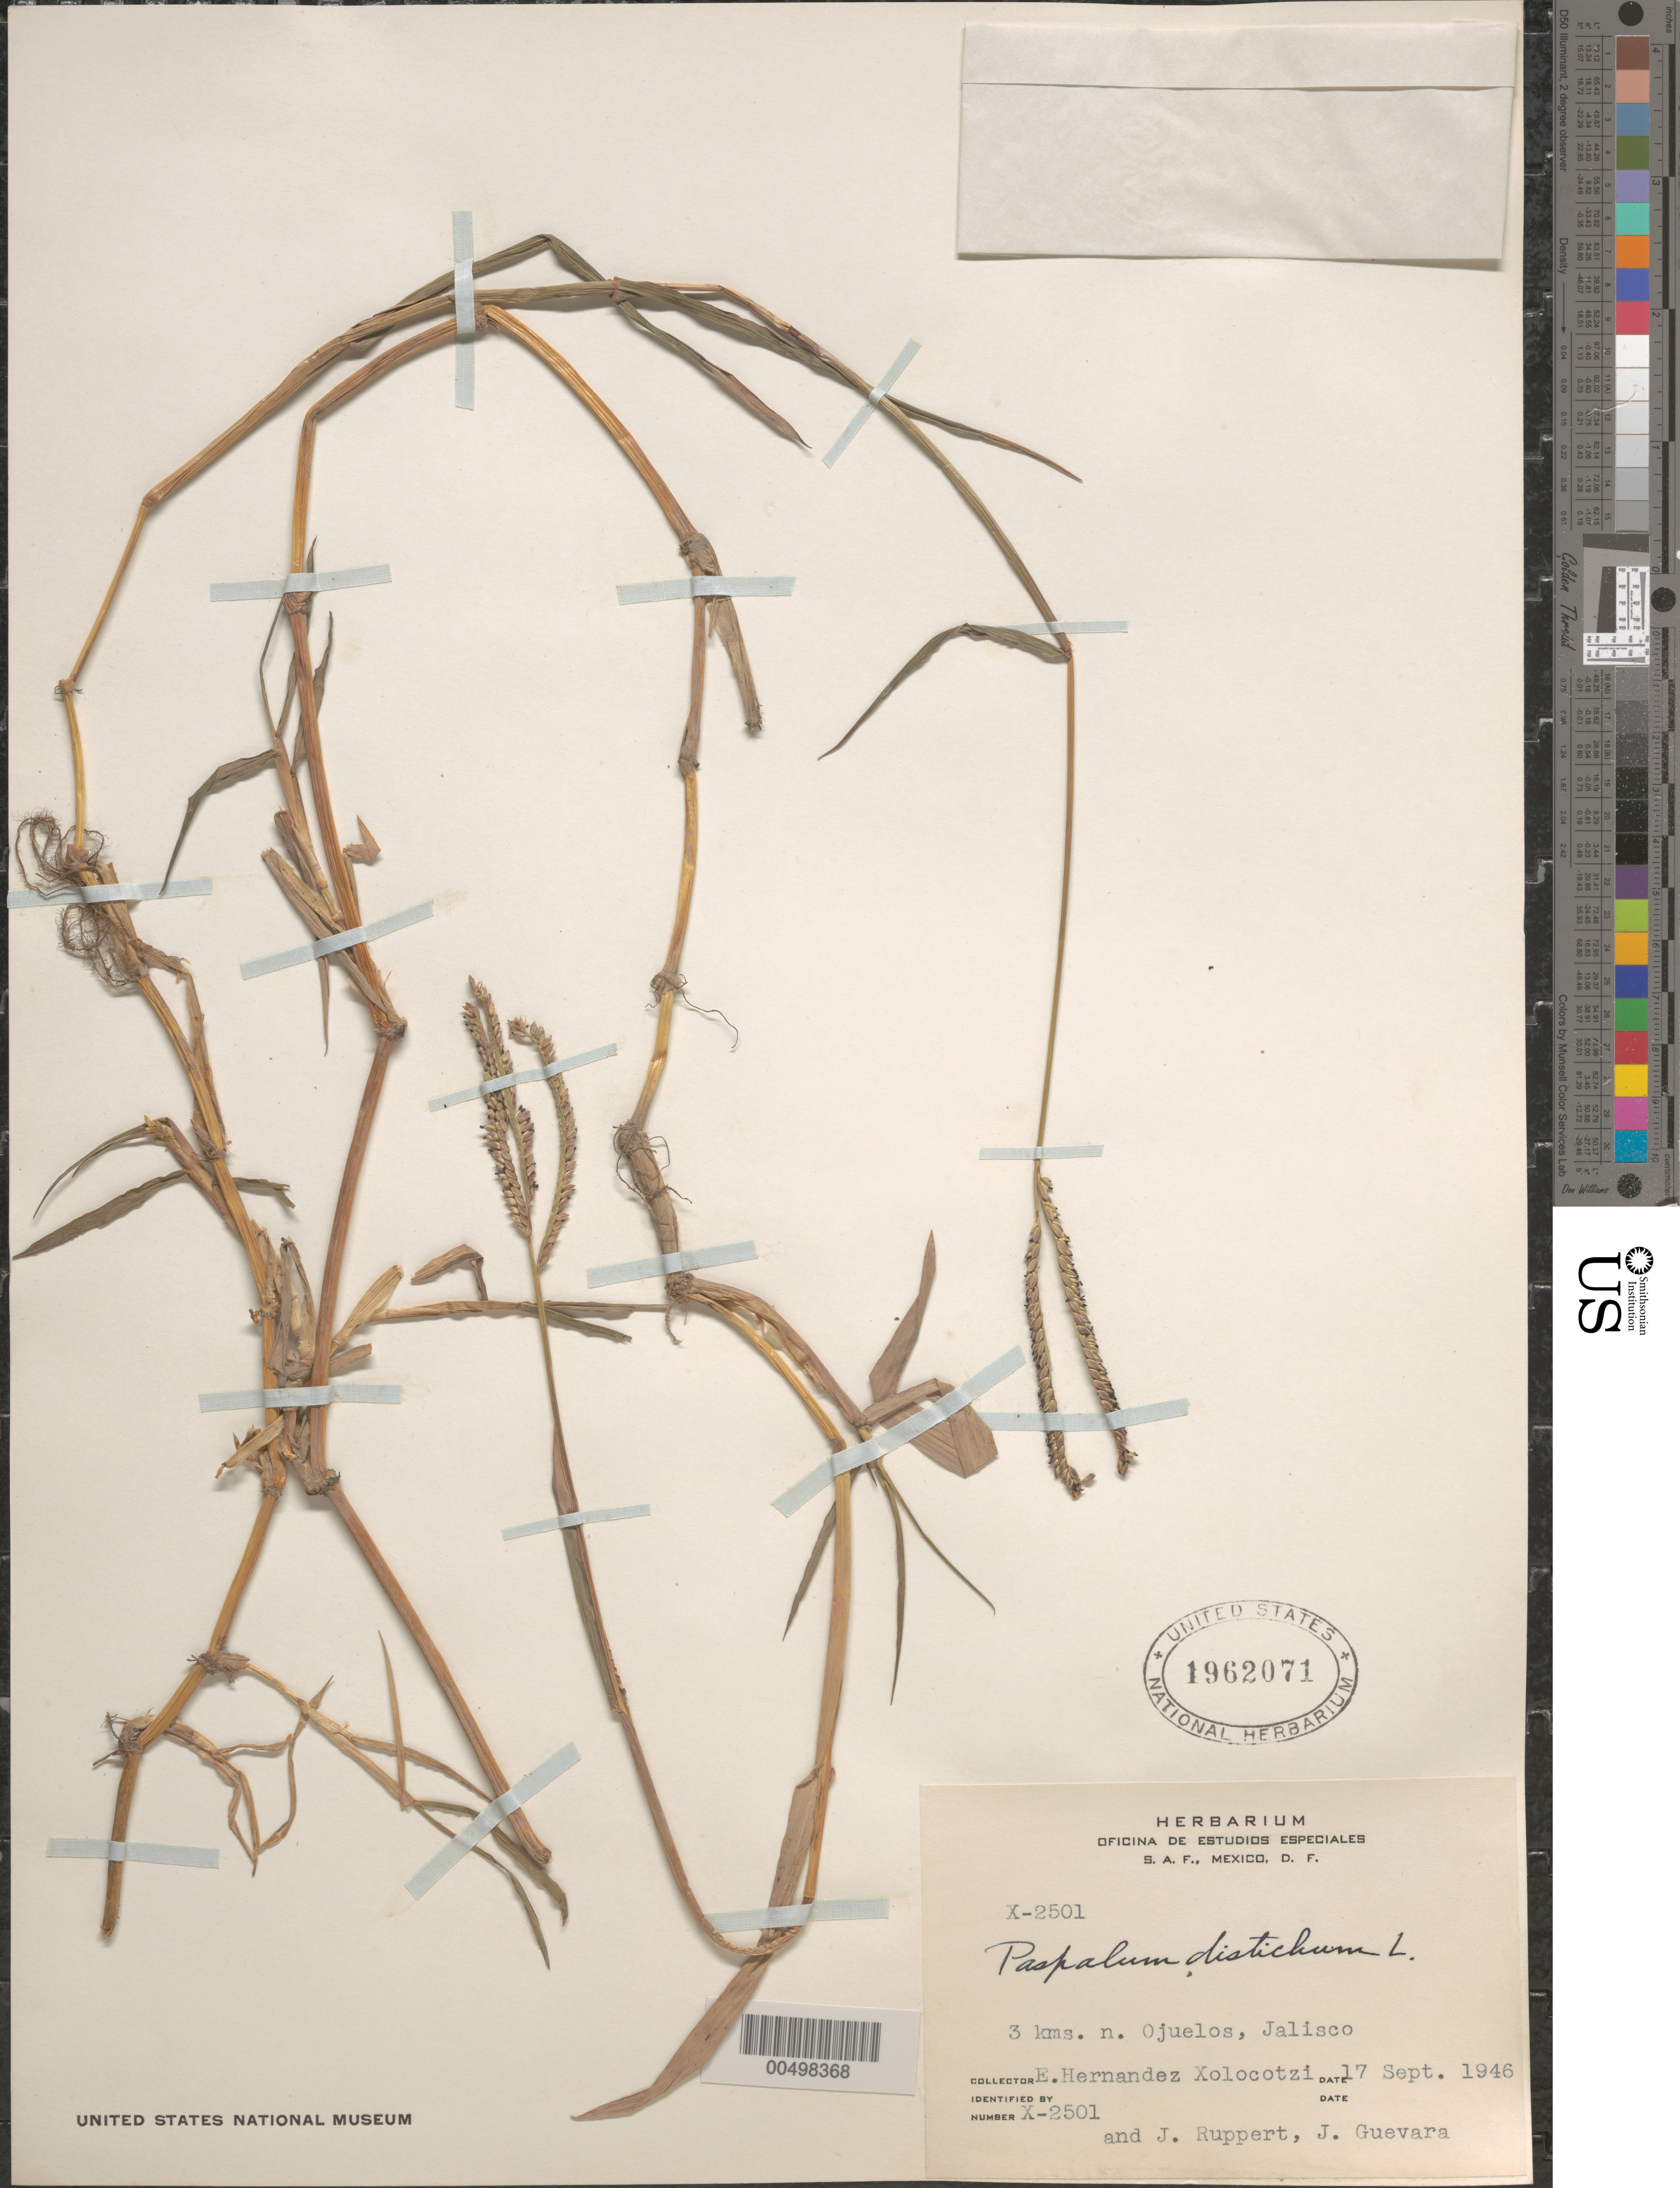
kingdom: Plantae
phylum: Tracheophyta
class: Liliopsida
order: Poales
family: Poaceae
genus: Paspalum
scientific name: Paspalum paspaloides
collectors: E. I. Hernández-X., J. Ruppert & J. Guevara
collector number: X-2501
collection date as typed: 17 Sep 1946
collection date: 1946-09-17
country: Mexico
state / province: Jalisco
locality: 3 km N Ojuelos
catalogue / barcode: US 1962071